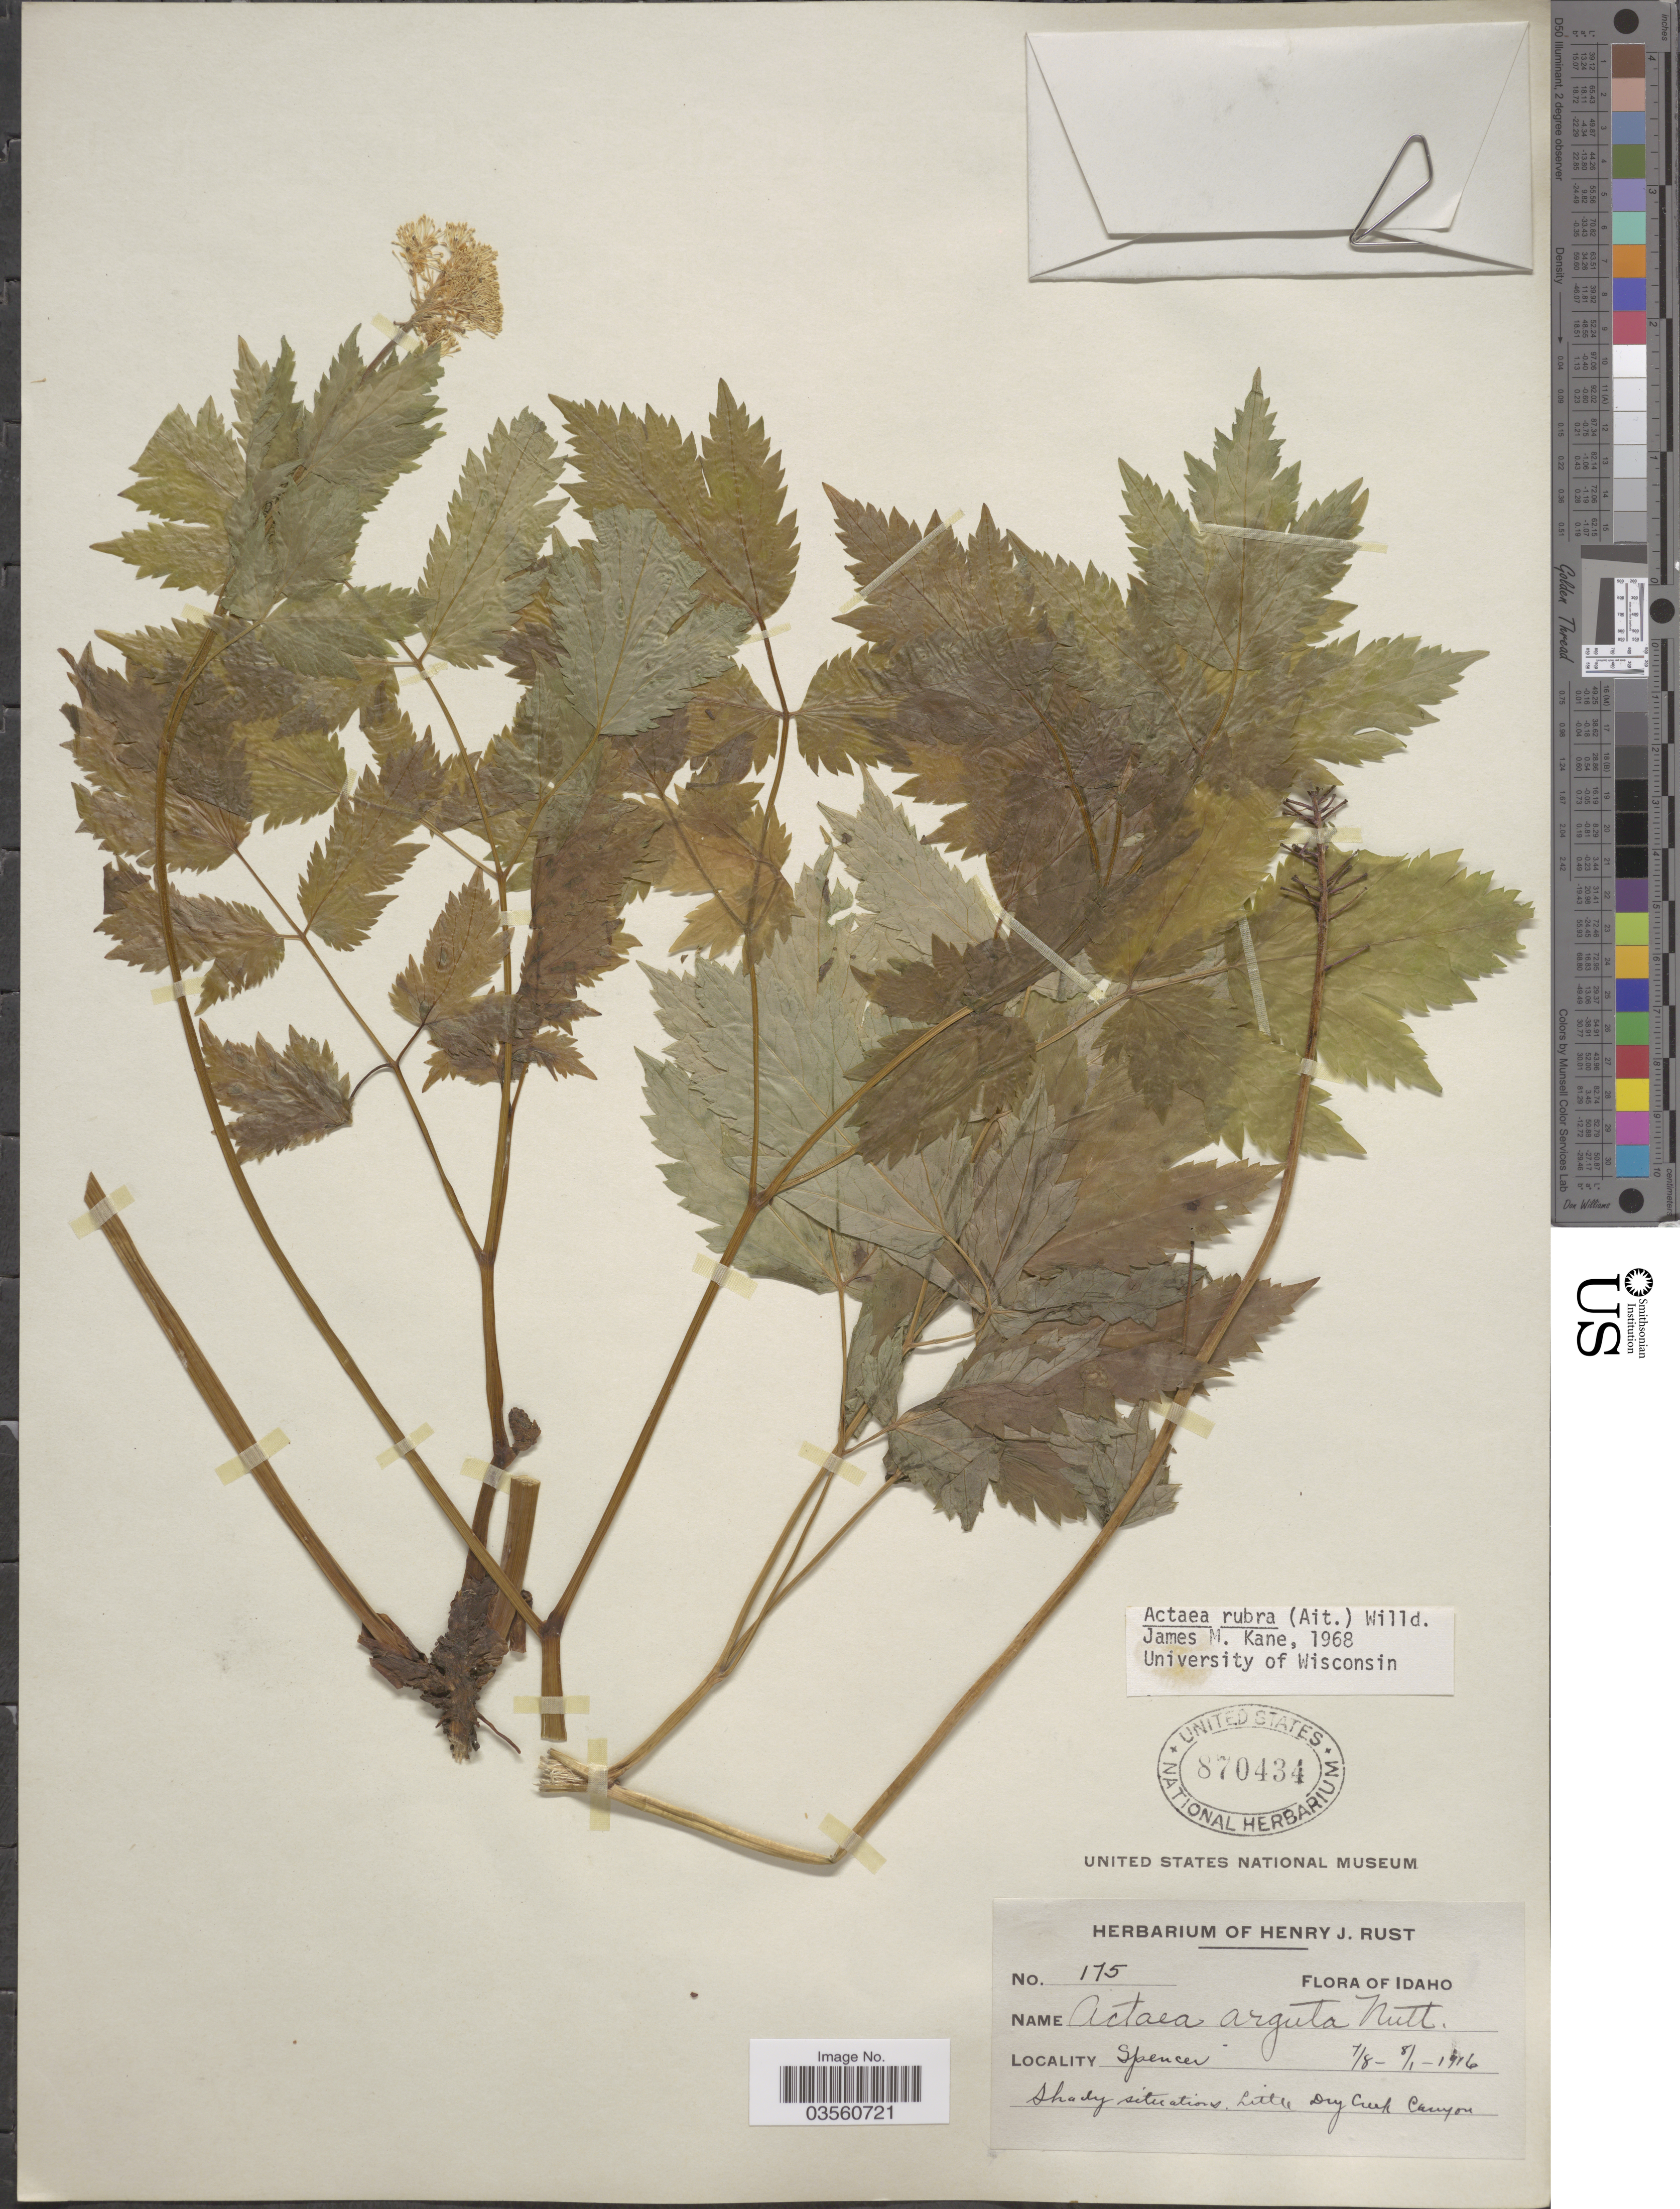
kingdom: Plantae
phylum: Tracheophyta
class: Magnoliopsida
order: Ranunculales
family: Ranunculaceae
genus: Actaea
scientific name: Actaea rubra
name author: (Aiton) Willd.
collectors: H. J. Rust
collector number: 175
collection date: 1916-07-08/1916-08-01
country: United States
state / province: Idaho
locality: Spencer. Shady situations. Little Dry Creek Canyons.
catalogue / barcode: US 870434